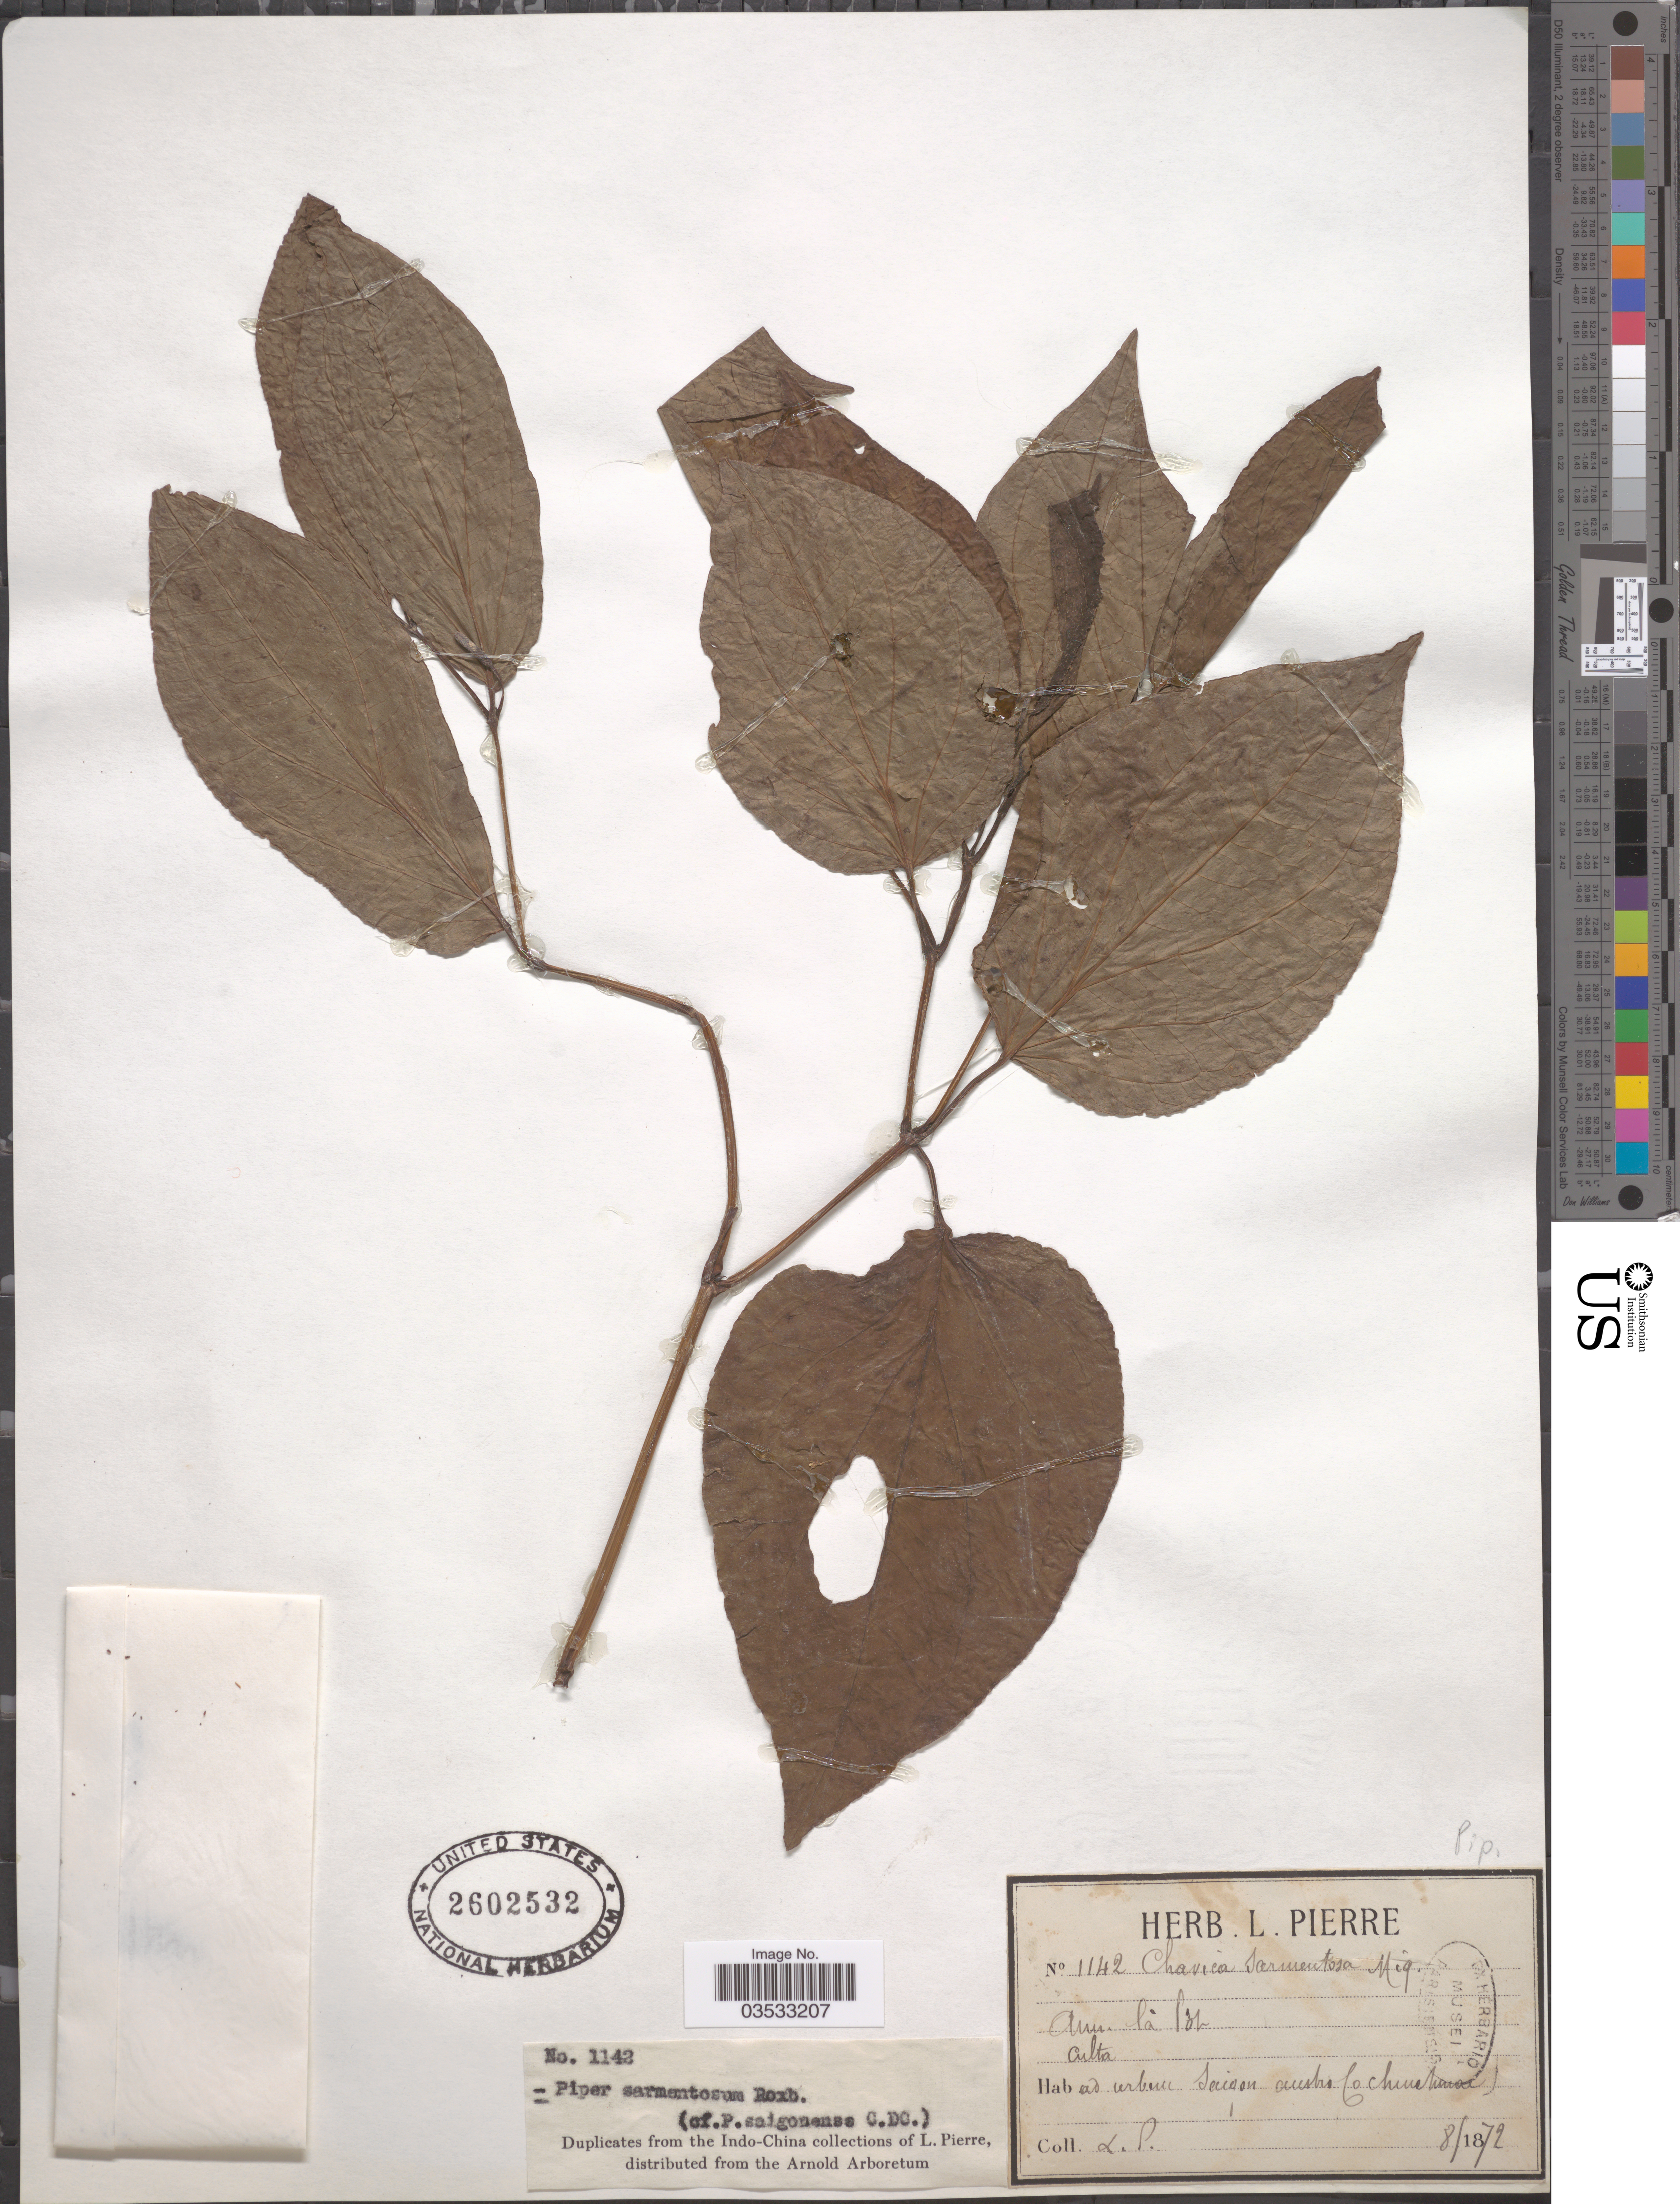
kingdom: Plantae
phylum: Tracheophyta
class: Magnoliopsida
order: Piperales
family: Piperaceae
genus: Piper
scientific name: Piper sarmentosum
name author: Roxb.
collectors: L. Pierre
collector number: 1142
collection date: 1872-08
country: Vietnam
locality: Ad urbem Saigon austro Cochinchinae.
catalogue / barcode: US 2602532